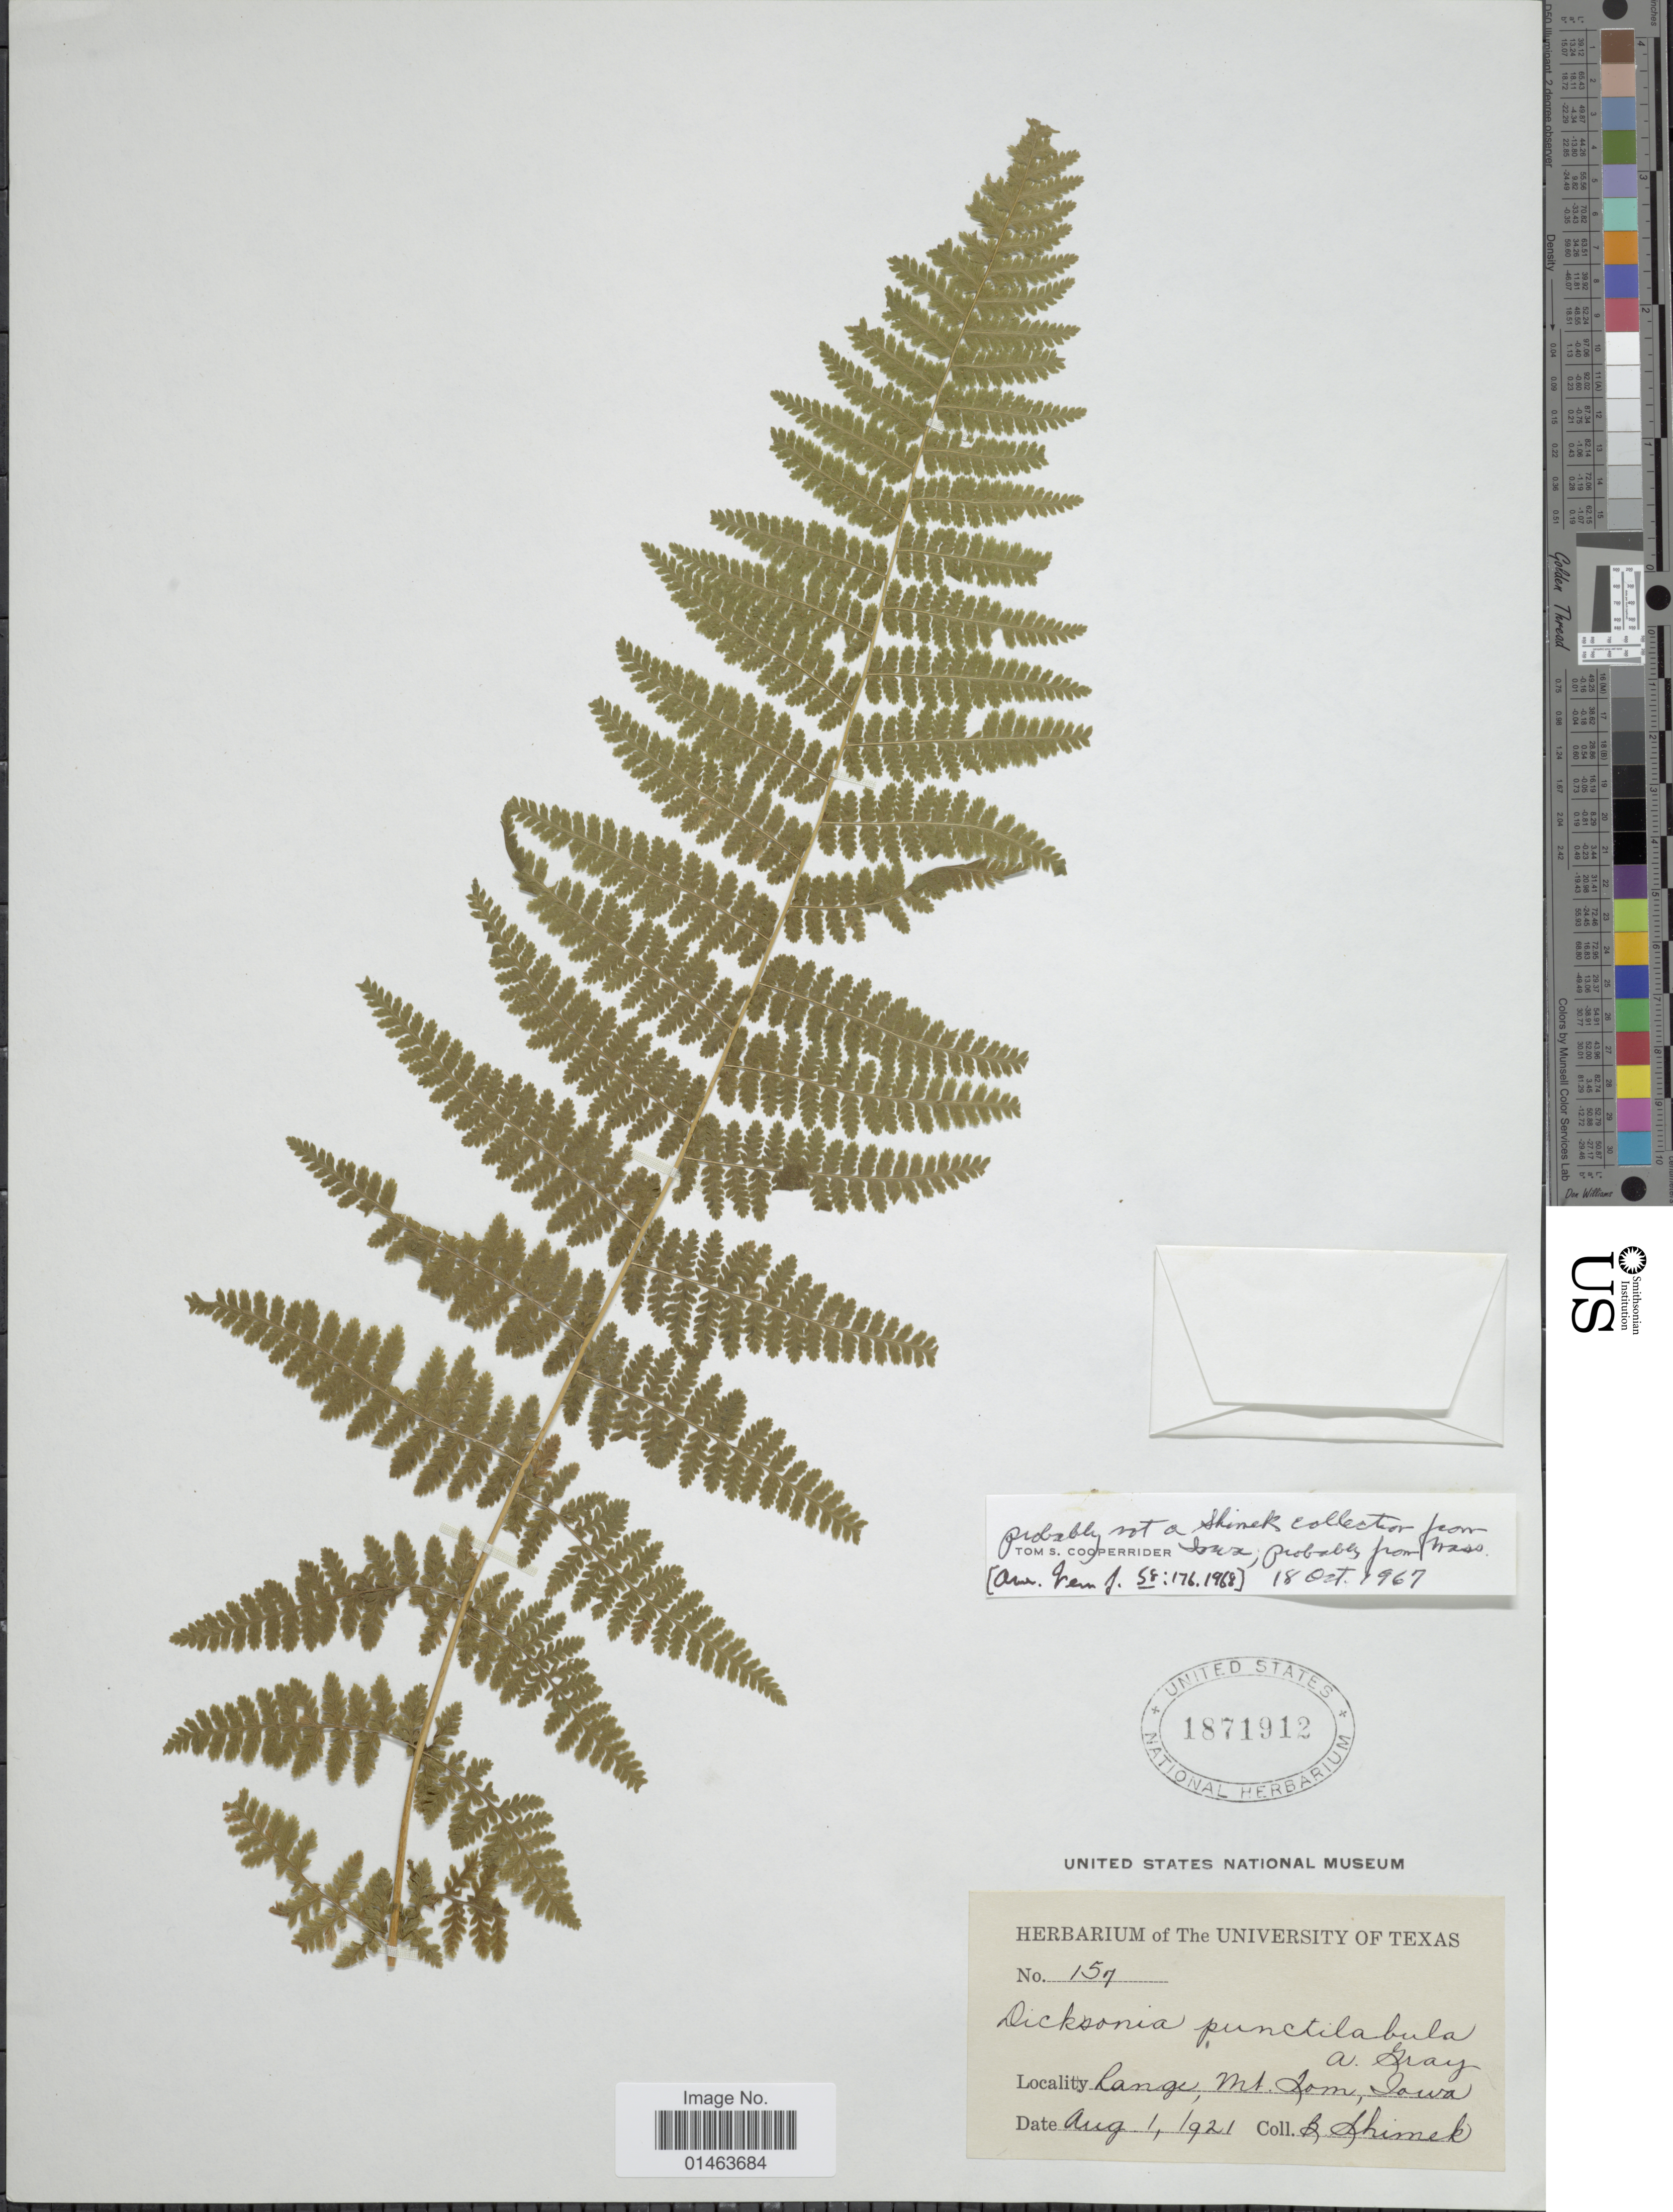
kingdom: Plantae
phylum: Tracheophyta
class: Polypodiopsida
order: Polypodiales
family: Dennstaedtiaceae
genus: Dennstaedtia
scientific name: Dennstaedtia punctilobula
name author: (Michx.) T. Moore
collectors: B. Shimek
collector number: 157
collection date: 1921-08-01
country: United States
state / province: Iowa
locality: Range, Mt. Tom.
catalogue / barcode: US 1871912